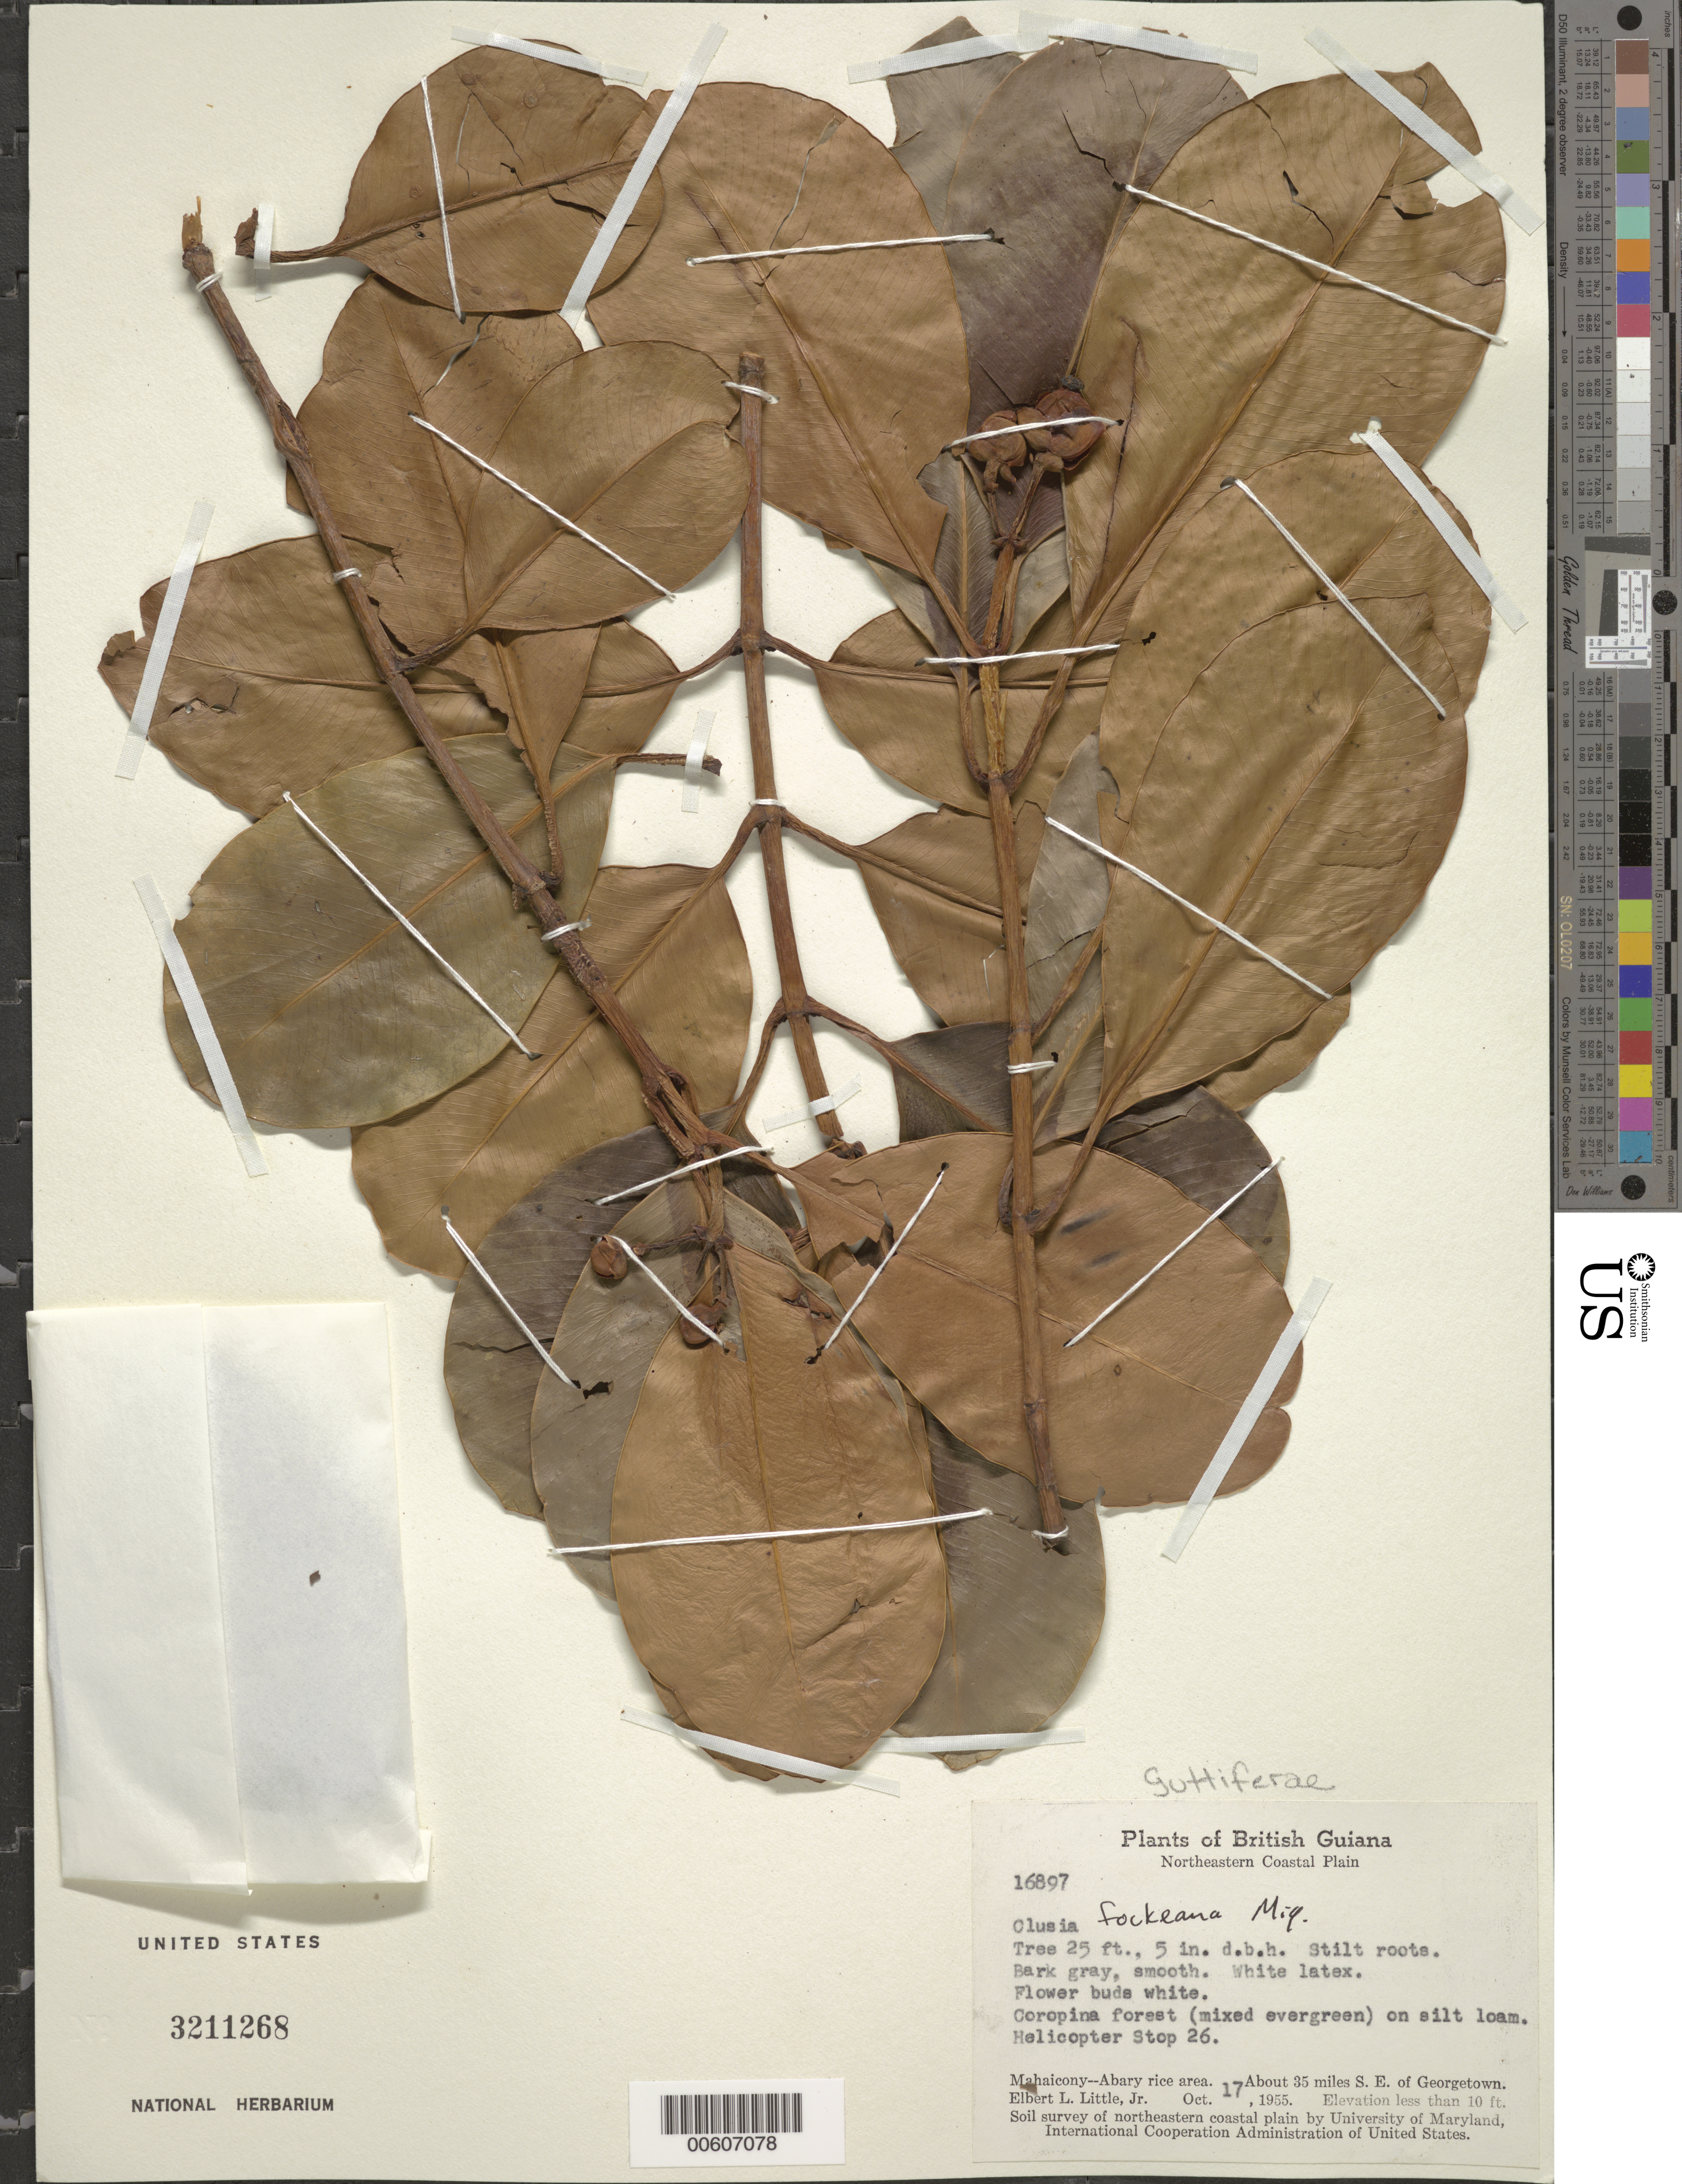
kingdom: Plantae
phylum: Tracheophyta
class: Magnoliopsida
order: Malpighiales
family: Clusiaceae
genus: Clusia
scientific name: Clusia fockeana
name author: Miq.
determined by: Pipoly, J. J., III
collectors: E. L. Little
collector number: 16897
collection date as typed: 17-Oct-55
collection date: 1955-10-17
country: Guyana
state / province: Mahaica-Berbice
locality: Mahaicony-Abary rice area, E bank Demerara R., about 35 mi. SE of Georgetown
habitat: Coropina forest on silt loam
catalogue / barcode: US 3211268